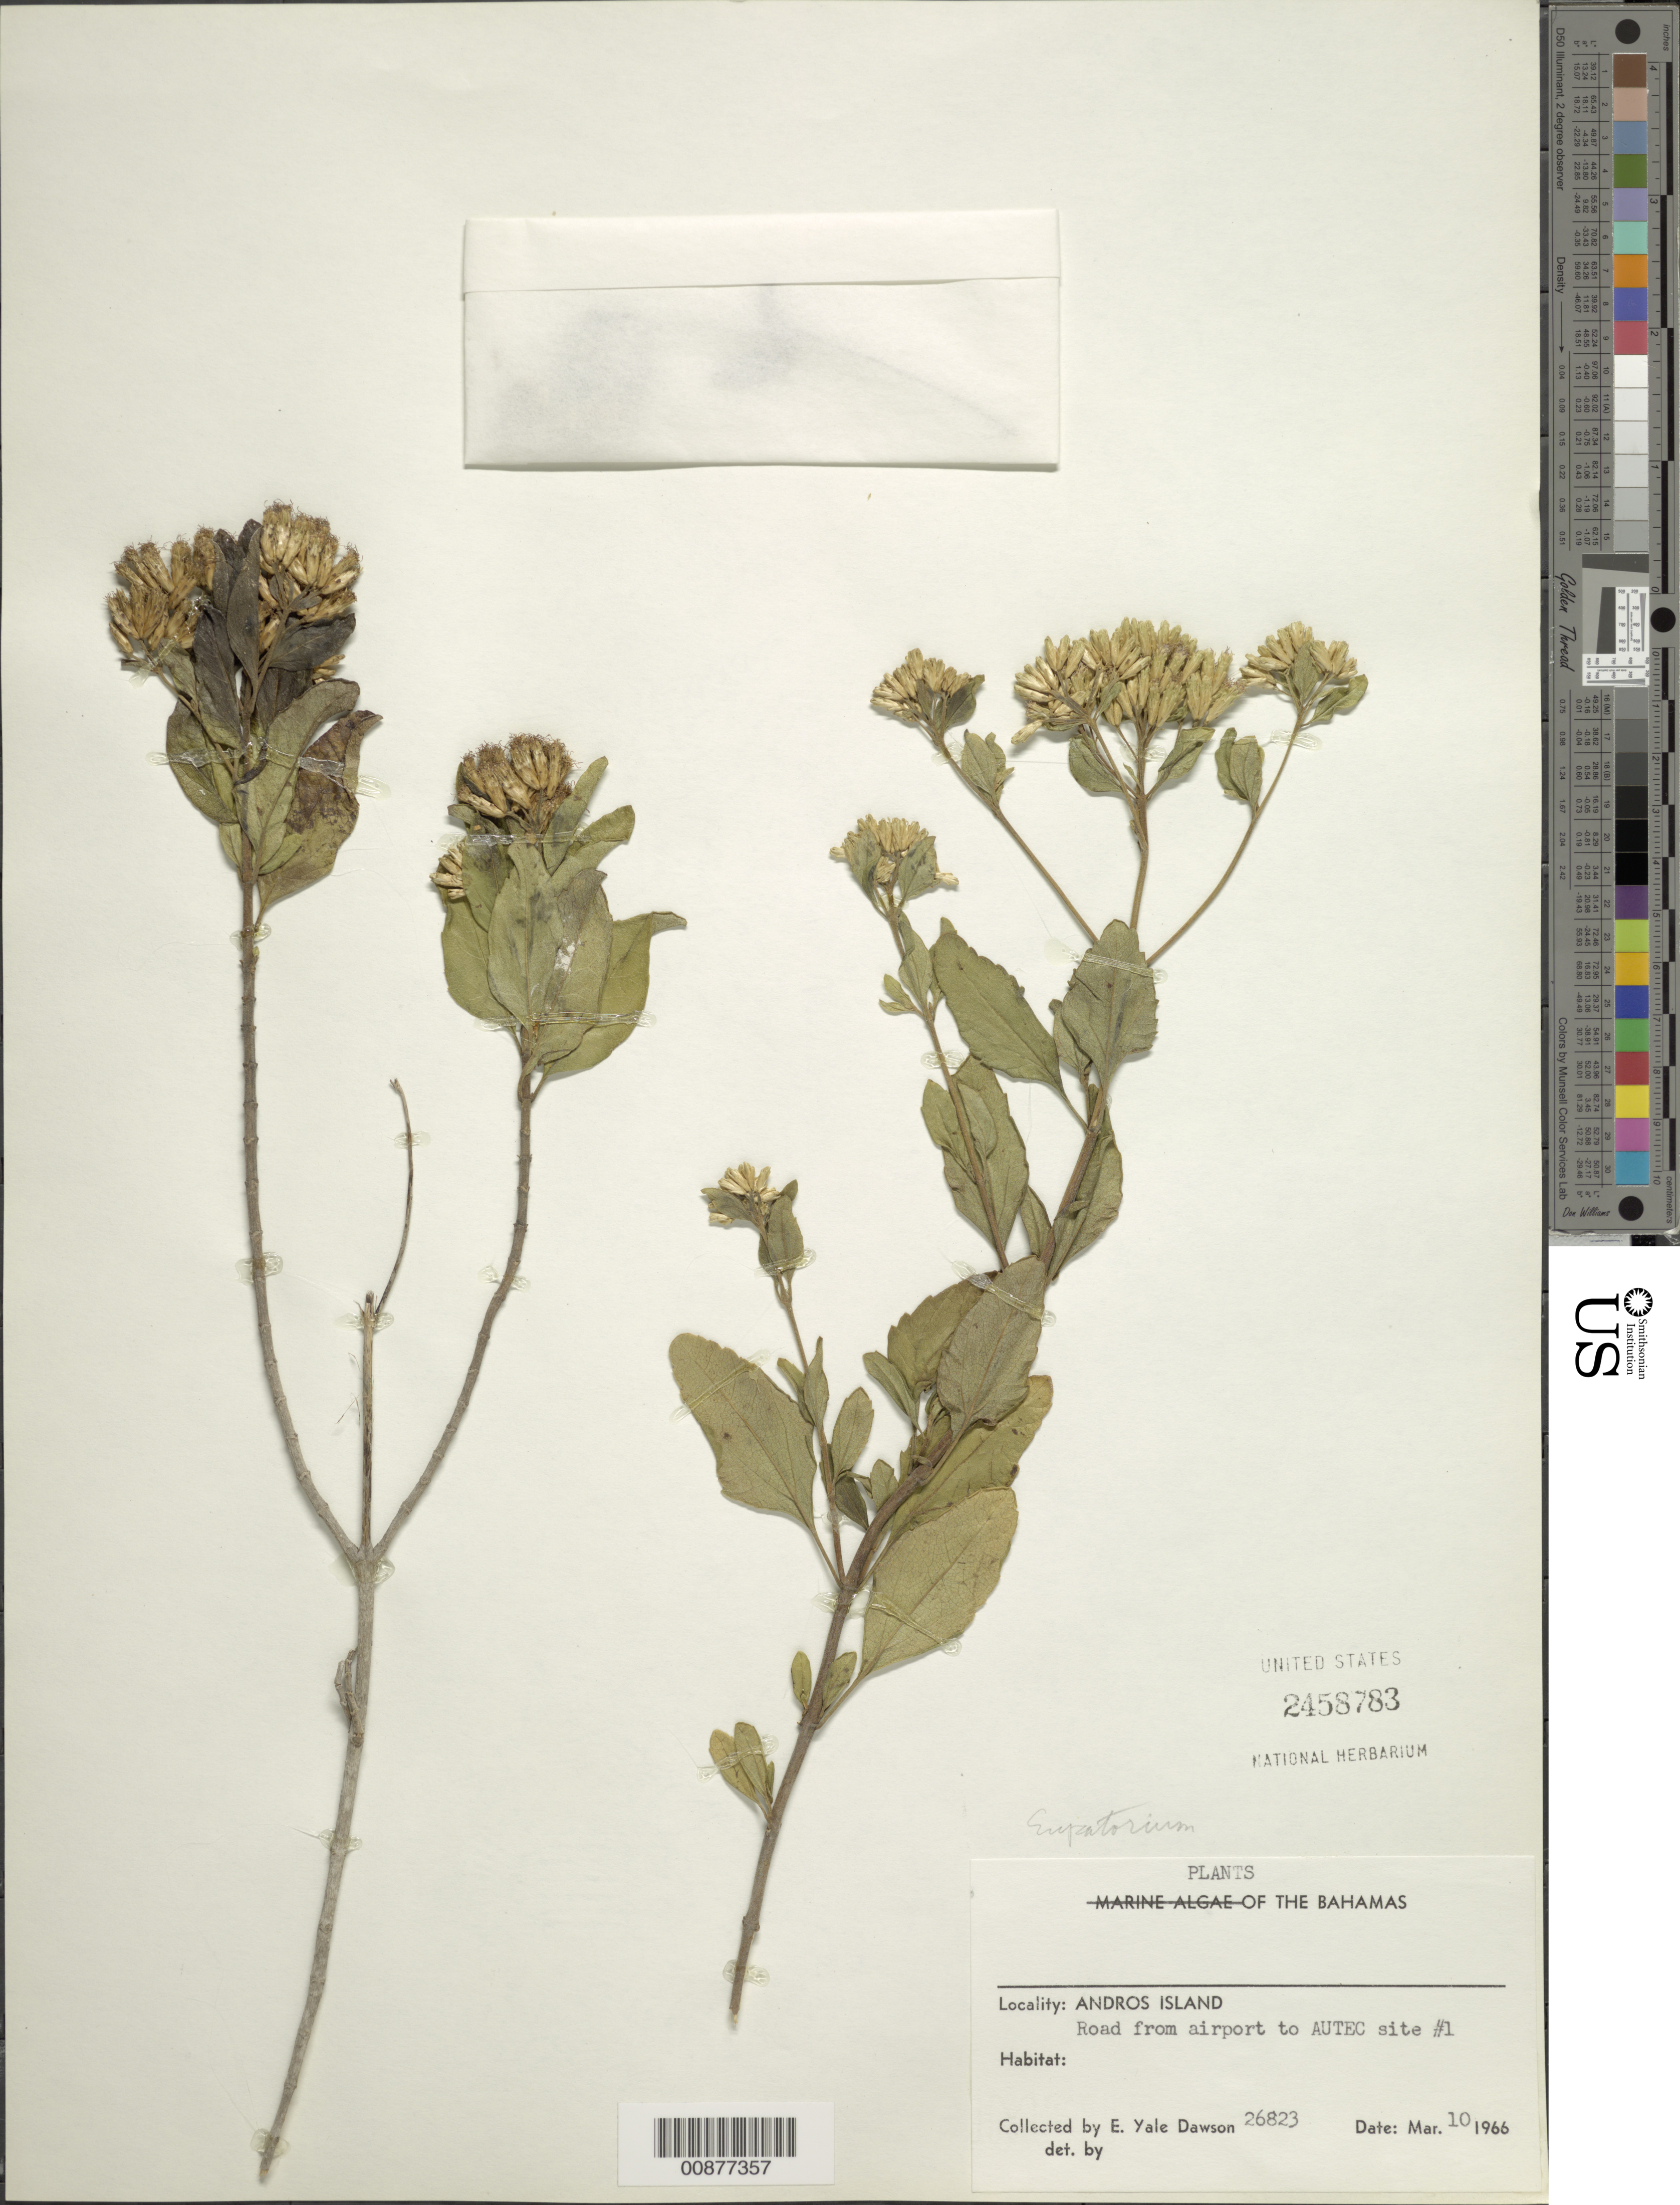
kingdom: Plantae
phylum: Tracheophyta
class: Magnoliopsida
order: Asterales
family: Asteraceae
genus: Chromolaena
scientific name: Chromolaena odorata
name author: (L.) R.M. King & H. Rob.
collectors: E. Y. Dawson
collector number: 26823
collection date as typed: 10 Mar 1966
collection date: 1966-03-10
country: Bahamas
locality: Andros Island. Road from airport to AUTEC site #1.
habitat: Along road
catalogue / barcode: US 2458783